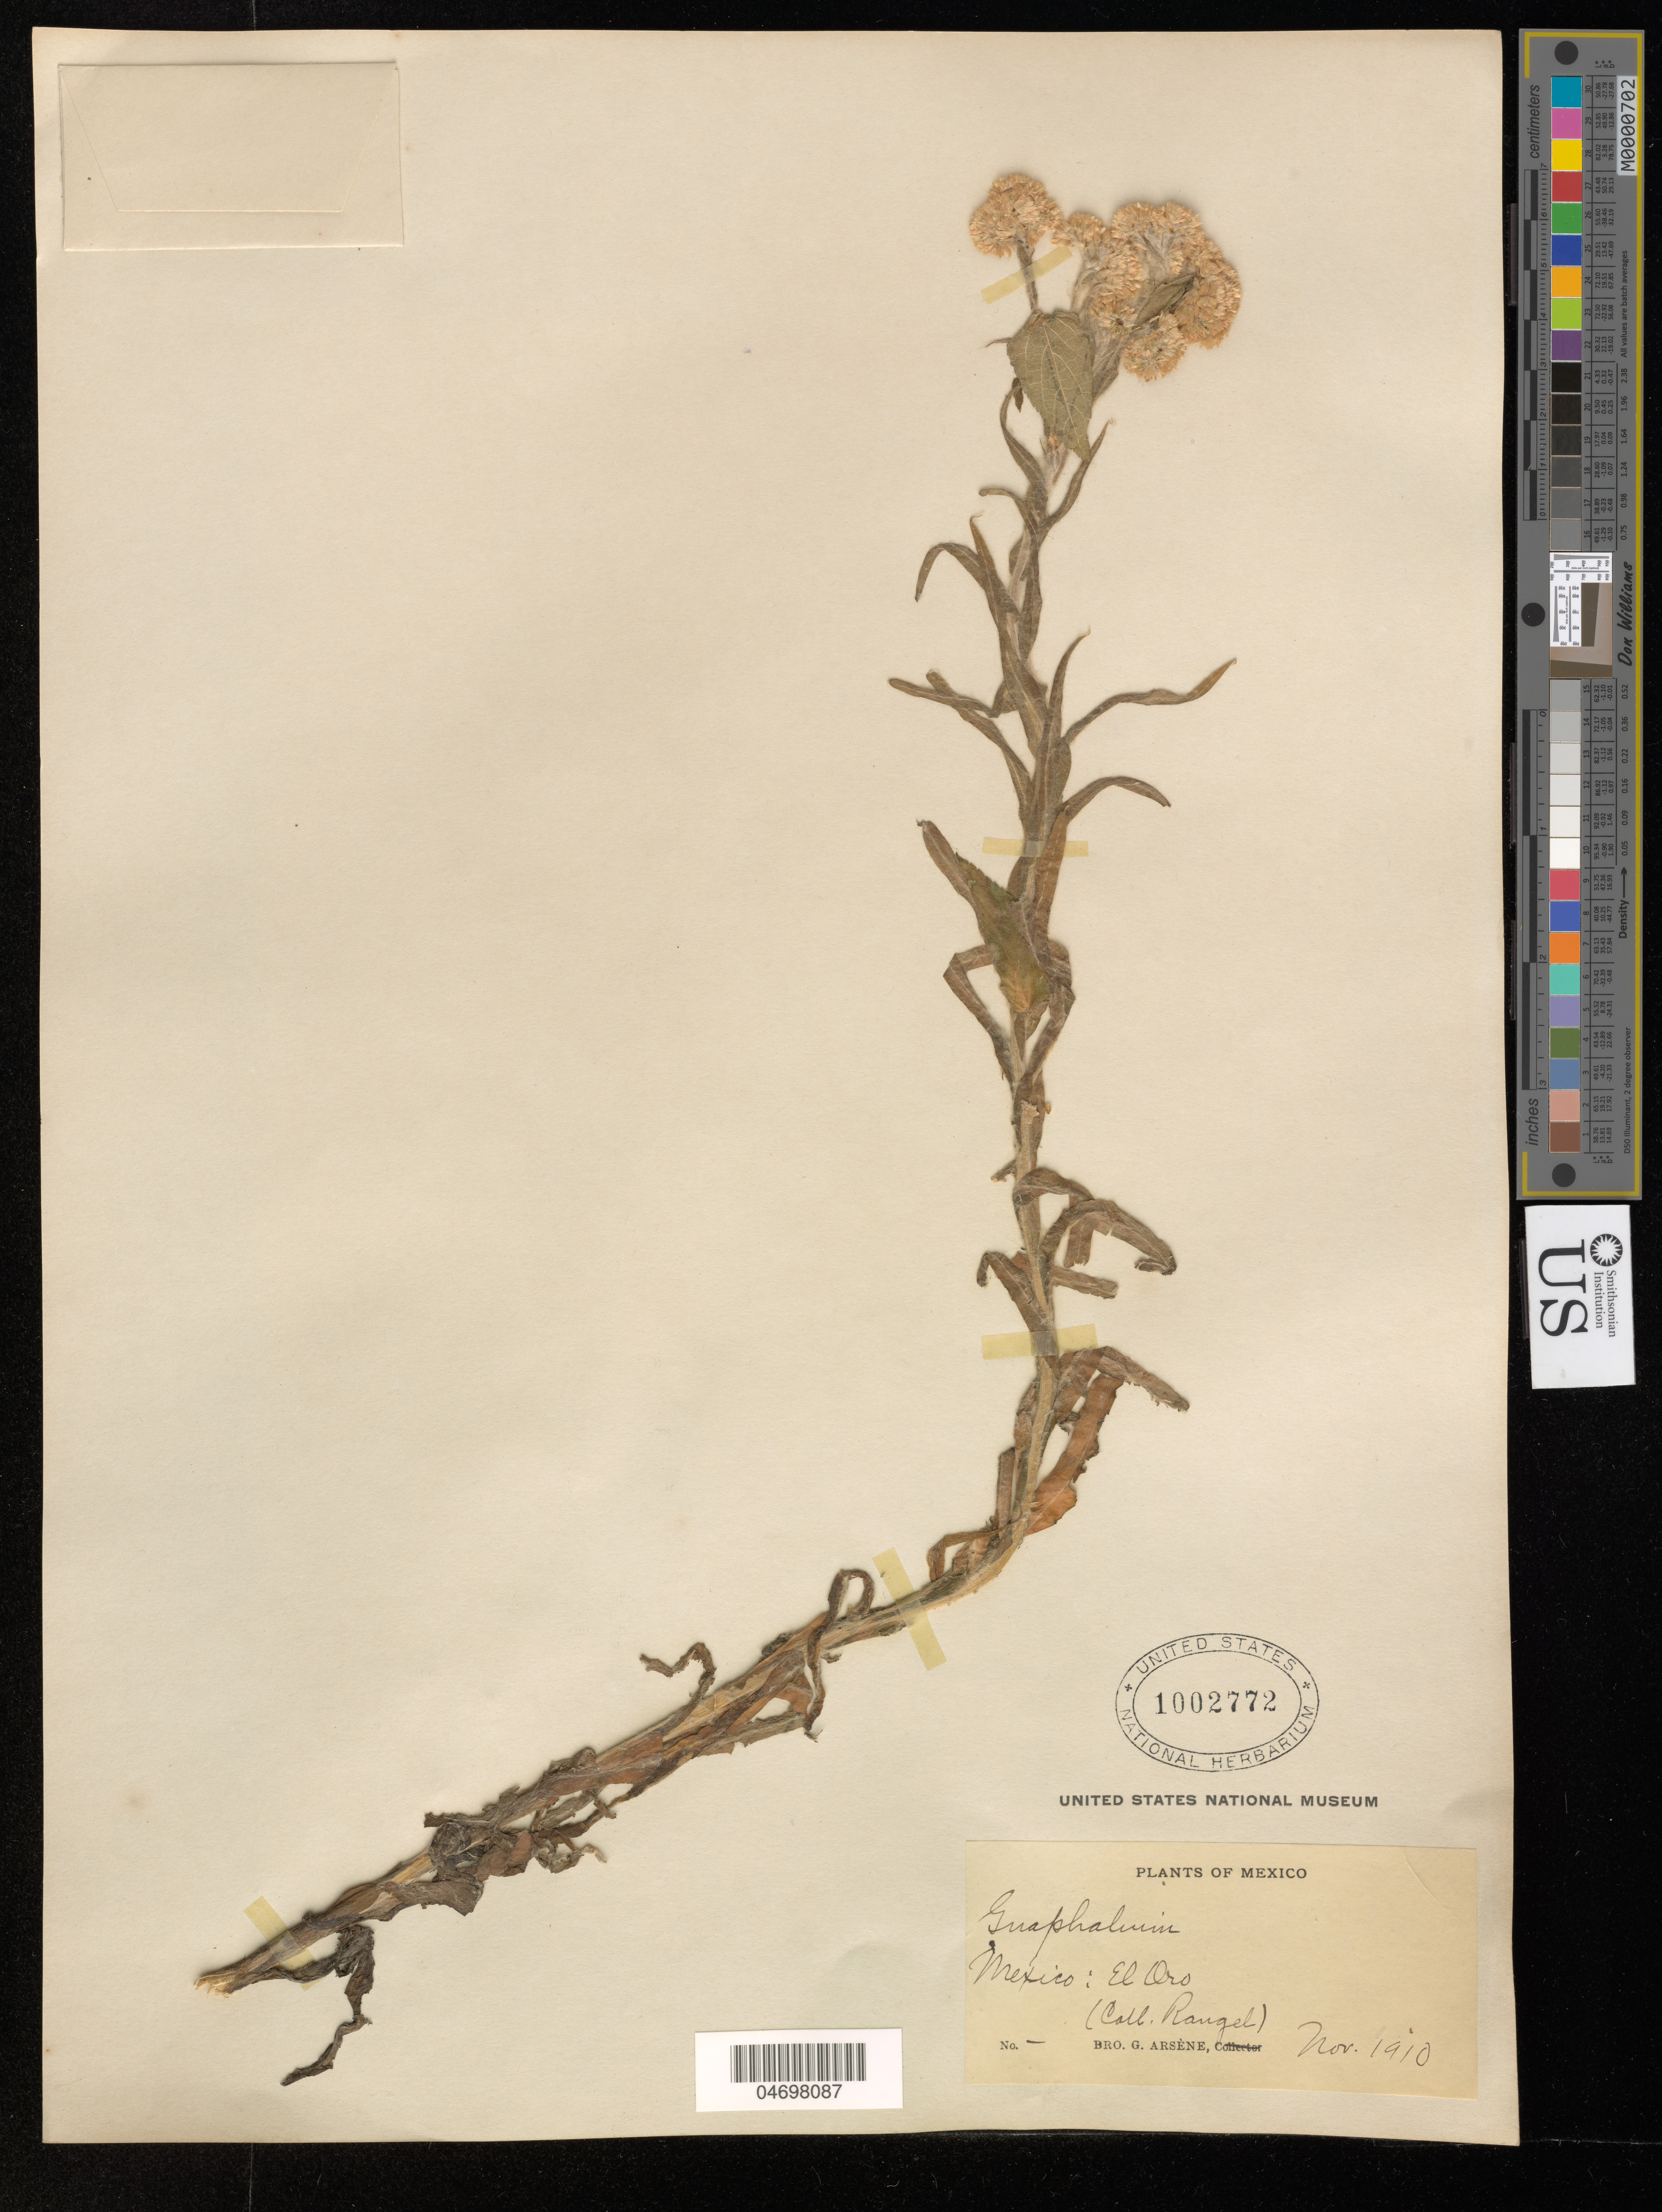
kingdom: Plantae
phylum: Tracheophyta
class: Magnoliopsida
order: Asterales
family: Asteraceae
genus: Gnaphalium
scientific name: Gnaphalium sp.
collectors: Bro. G. Arsène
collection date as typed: Nov 1910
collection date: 1910-11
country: Mexico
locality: México: El Oro.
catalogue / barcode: US 1002772